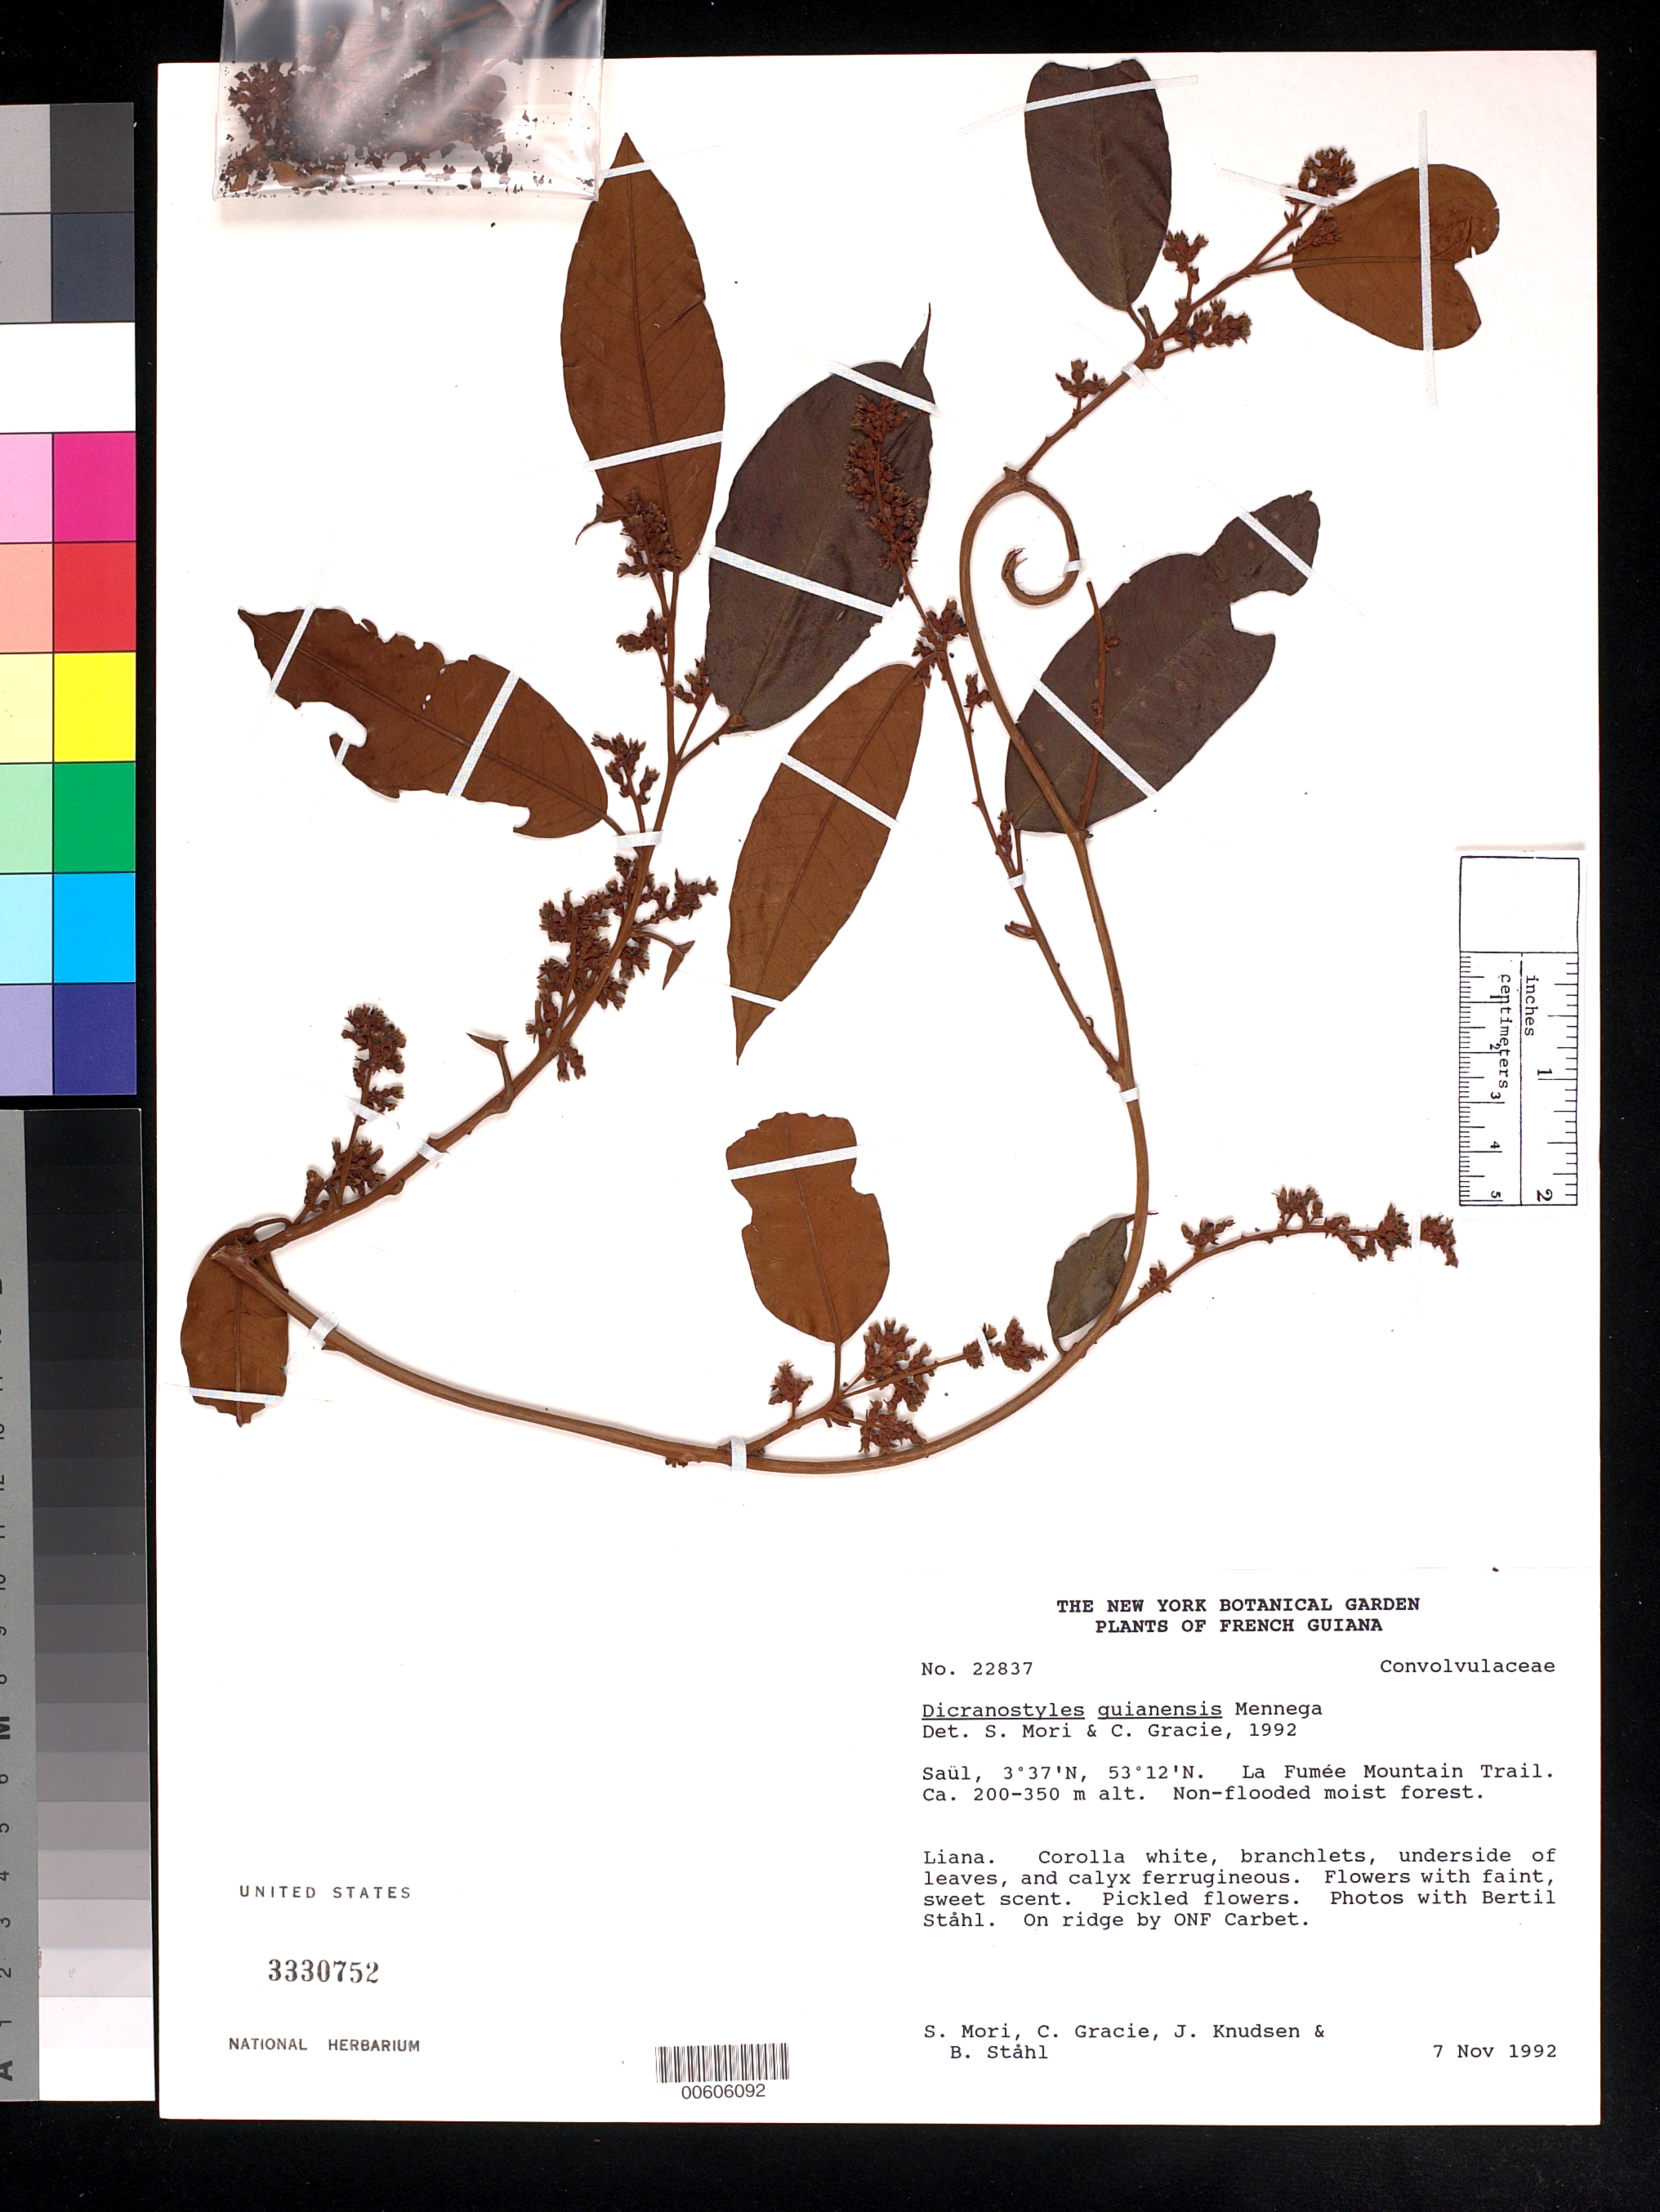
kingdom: Plantae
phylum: Tracheophyta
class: Magnoliopsida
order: Solanales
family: Convolvulaceae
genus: Dicranostyles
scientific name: Dicranostyles guianensis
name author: Mennega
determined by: Gracie, Carol A.; Mori, Scott A.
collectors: S. Mori, C. A. Gracie, J. Knudsen & B. Ståhl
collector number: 22837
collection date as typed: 7-Nov-92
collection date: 1992-11-07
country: French Guiana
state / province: Saint-Laurent-du-Maroni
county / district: Saül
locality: Saül, La Fumée Mt. Trail, on ridge by ONF Carbet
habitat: Non-flooded moist forest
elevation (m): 200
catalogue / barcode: US 3330752